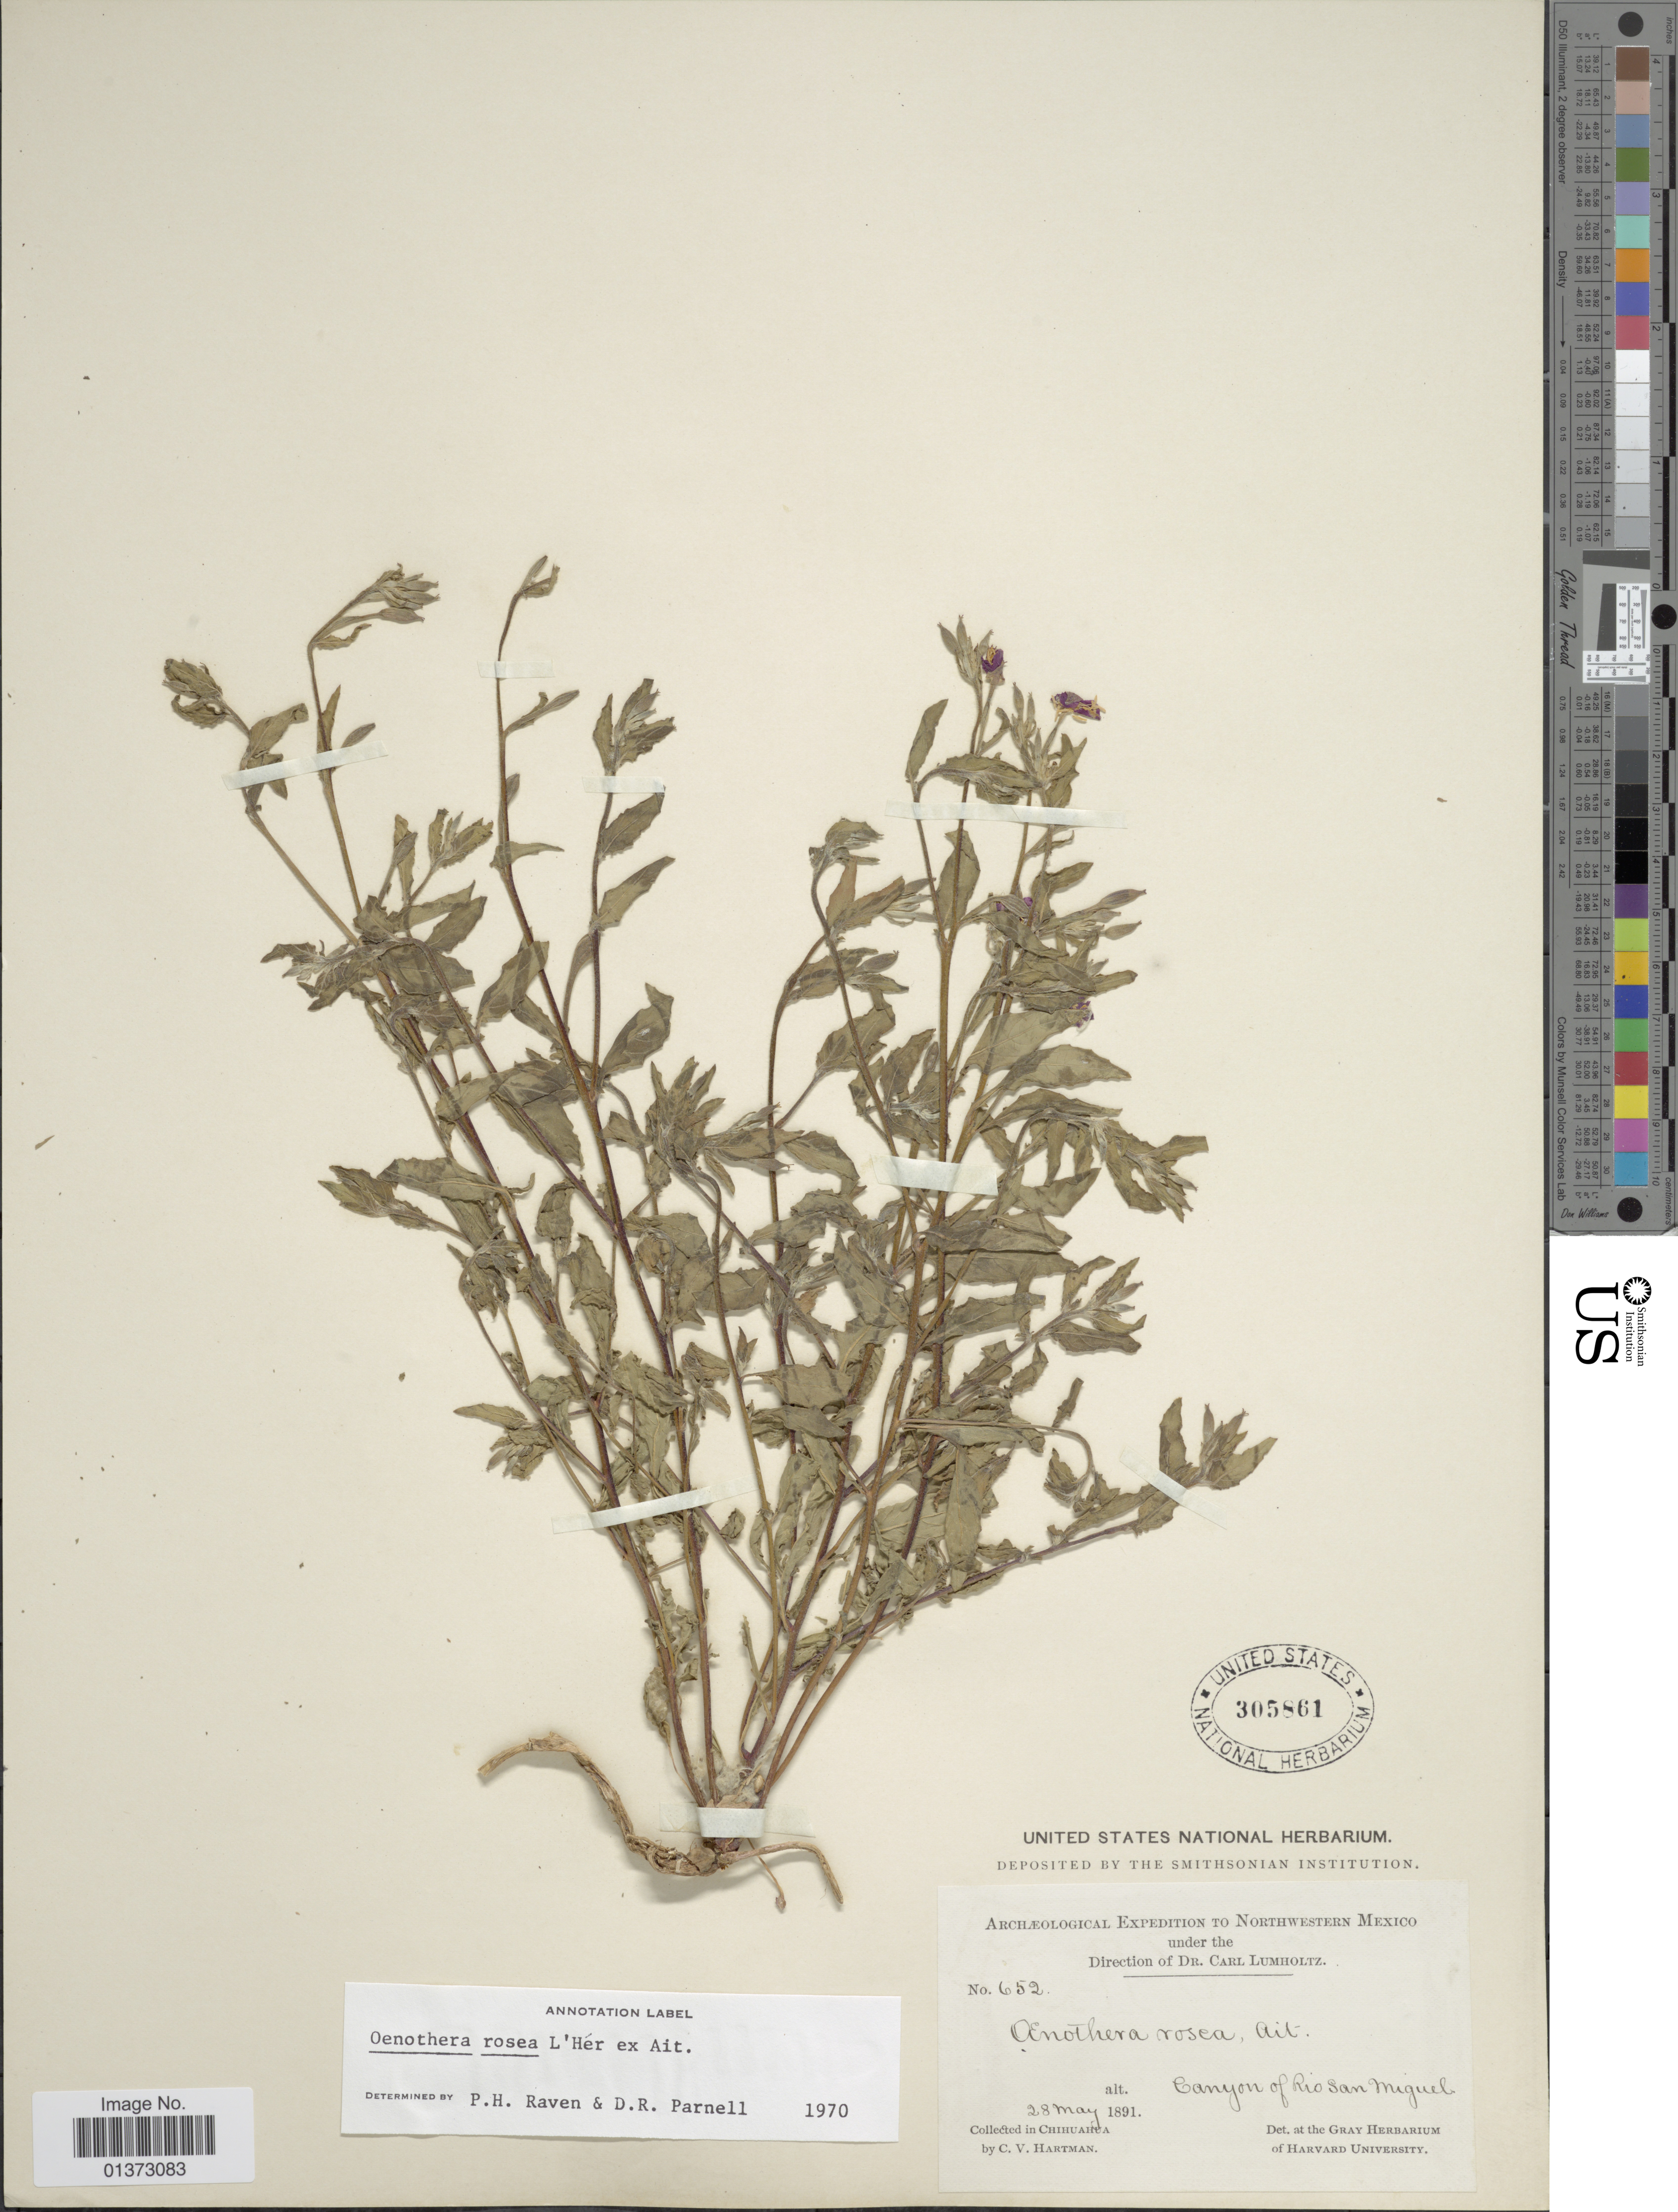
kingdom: Plantae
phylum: Tracheophyta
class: Magnoliopsida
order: Myrtales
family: Onagraceae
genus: Oenothera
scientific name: Oenothera rosea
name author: L'Hér. ex Aiton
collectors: C. V. Hartman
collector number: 652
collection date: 1891-05-28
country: Mexico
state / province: Chihuahua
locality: Rio San Miguel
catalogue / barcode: US 305861